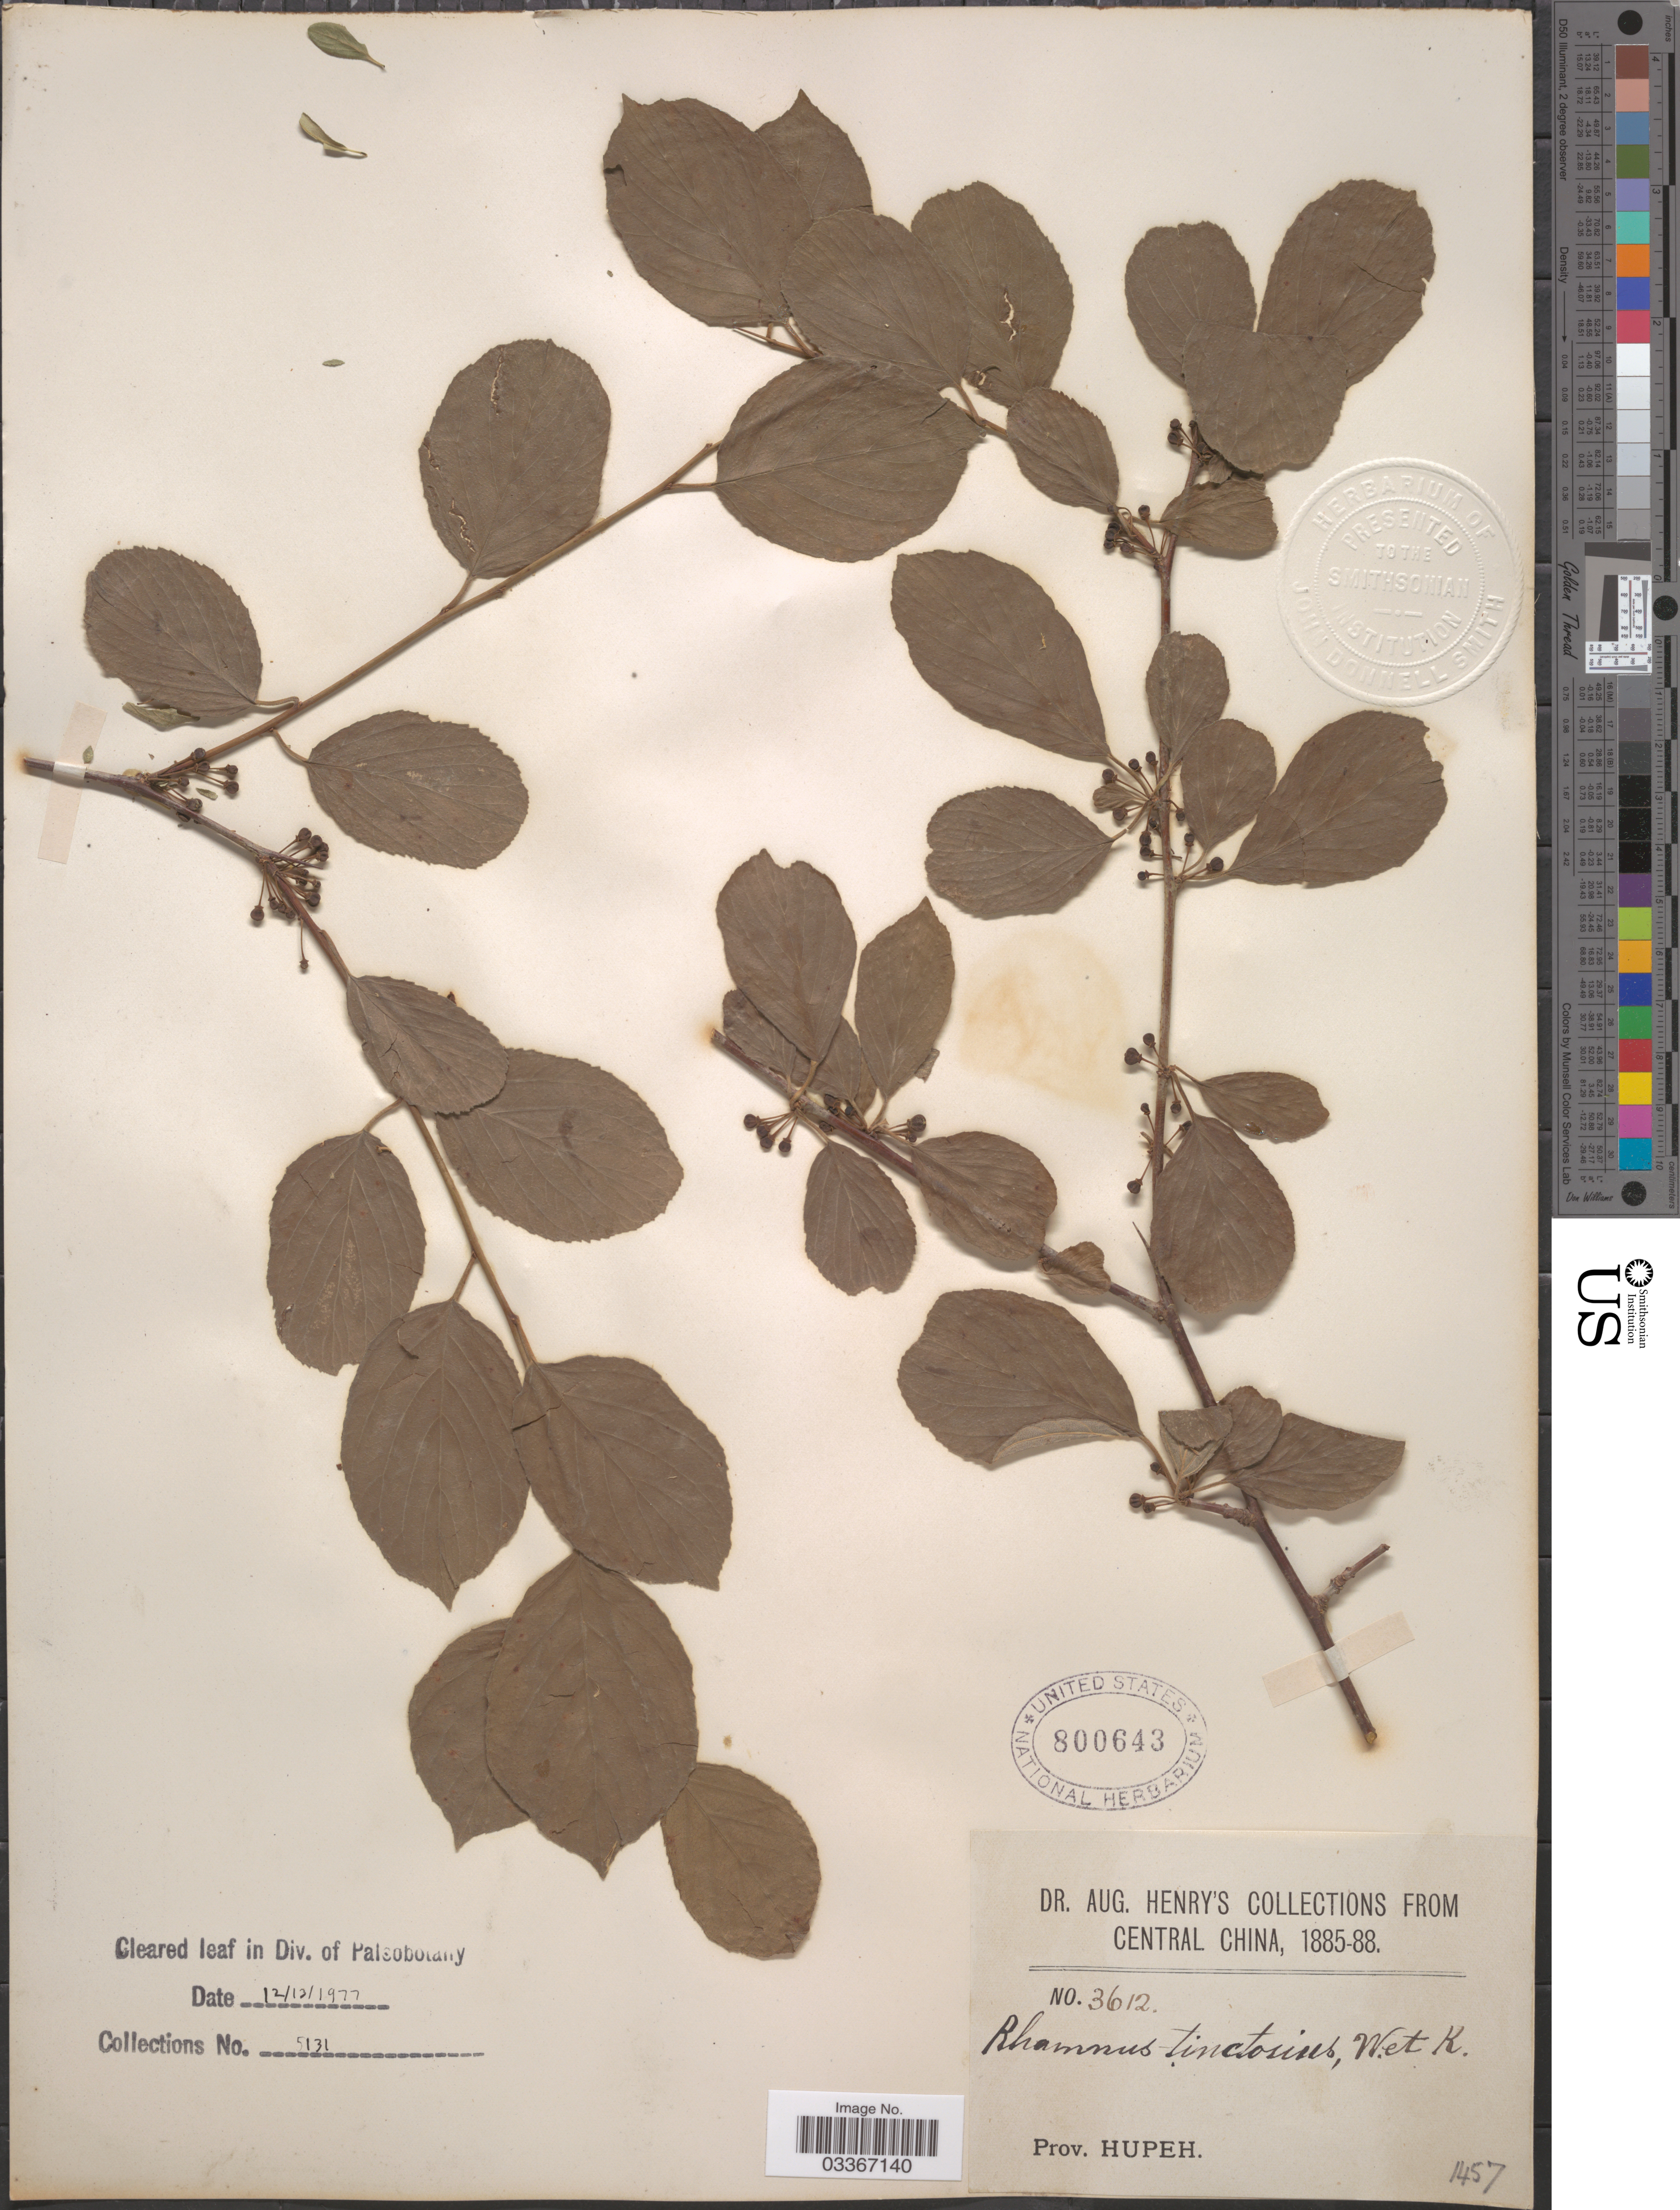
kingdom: Plantae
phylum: Tracheophyta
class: Magnoliopsida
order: Rosales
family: Rhamnaceae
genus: Rhamnus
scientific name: Rhamnus tinctoria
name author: L.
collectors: A. Henry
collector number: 3612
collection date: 1885/1888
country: China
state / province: Hubei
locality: Central China. Prov. Hupeh.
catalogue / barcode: US 800643